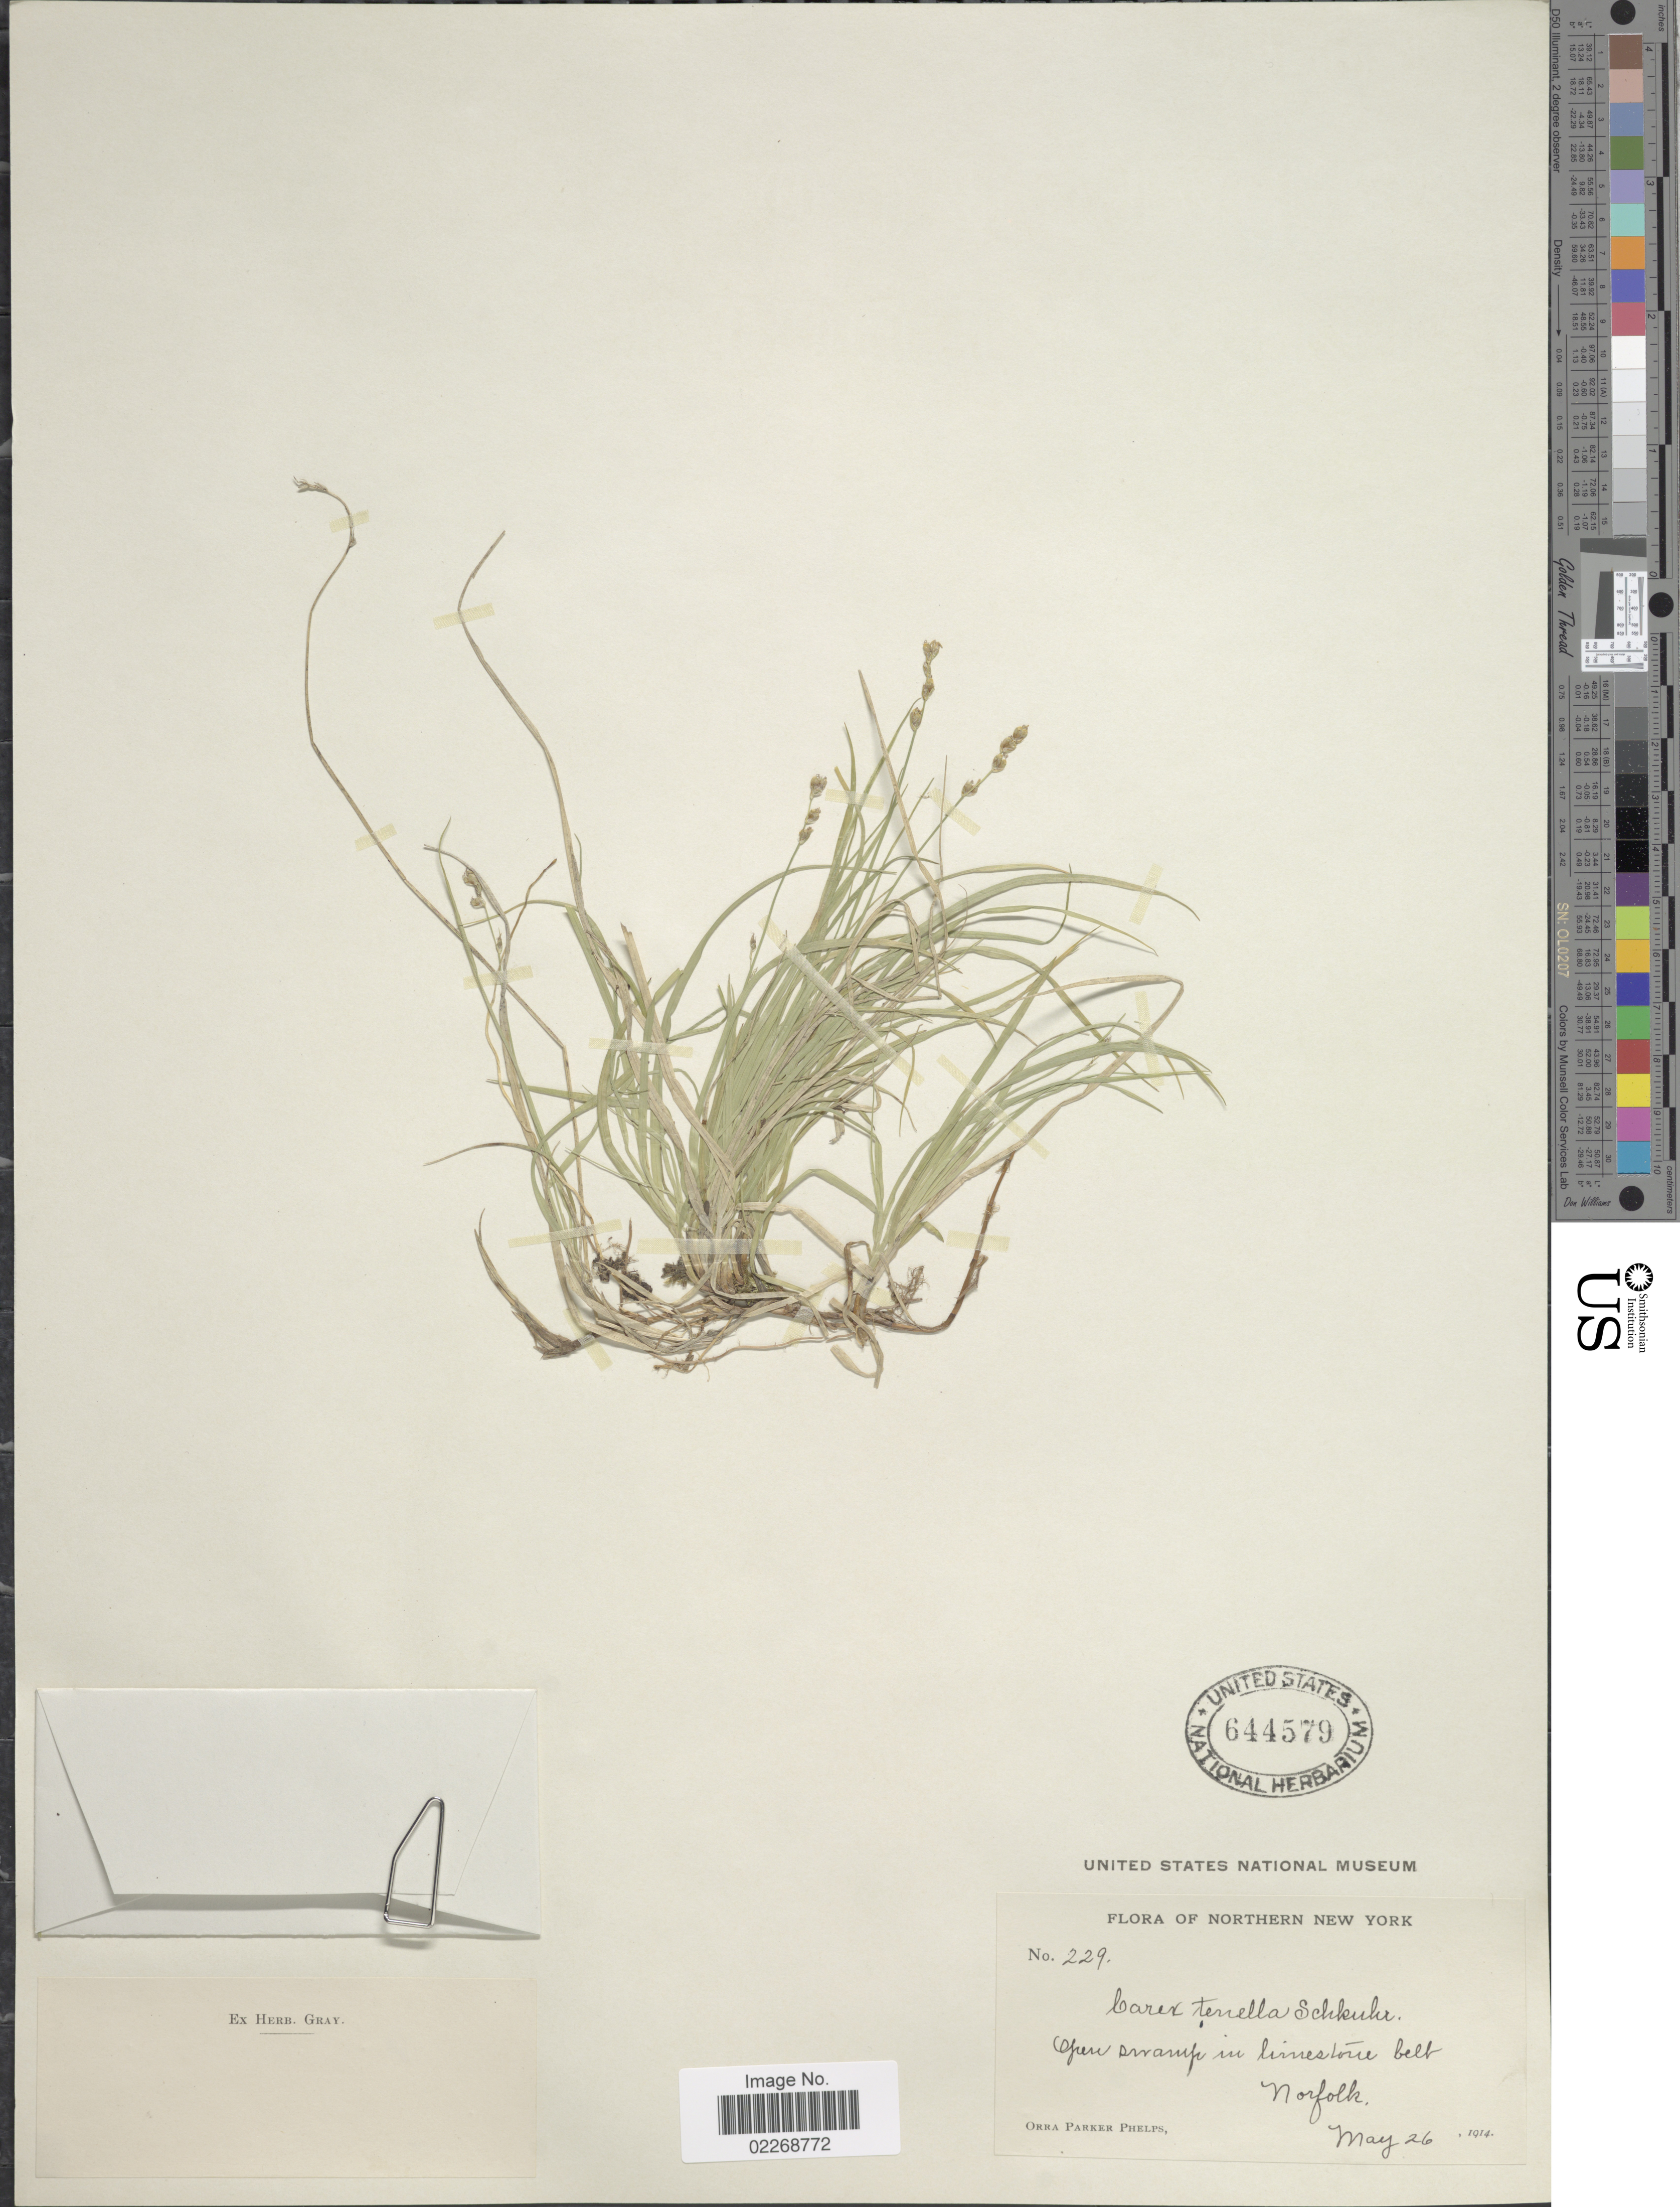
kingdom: Plantae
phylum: Tracheophyta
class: Liliopsida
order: Poales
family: Cyperaceae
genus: Carex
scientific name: Carex disperma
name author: Dewey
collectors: O. P. Phelps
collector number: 229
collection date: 1914-05-26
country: United States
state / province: New York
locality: Northern New York. Open swamp in limestone belt Norfolk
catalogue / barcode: US 644579